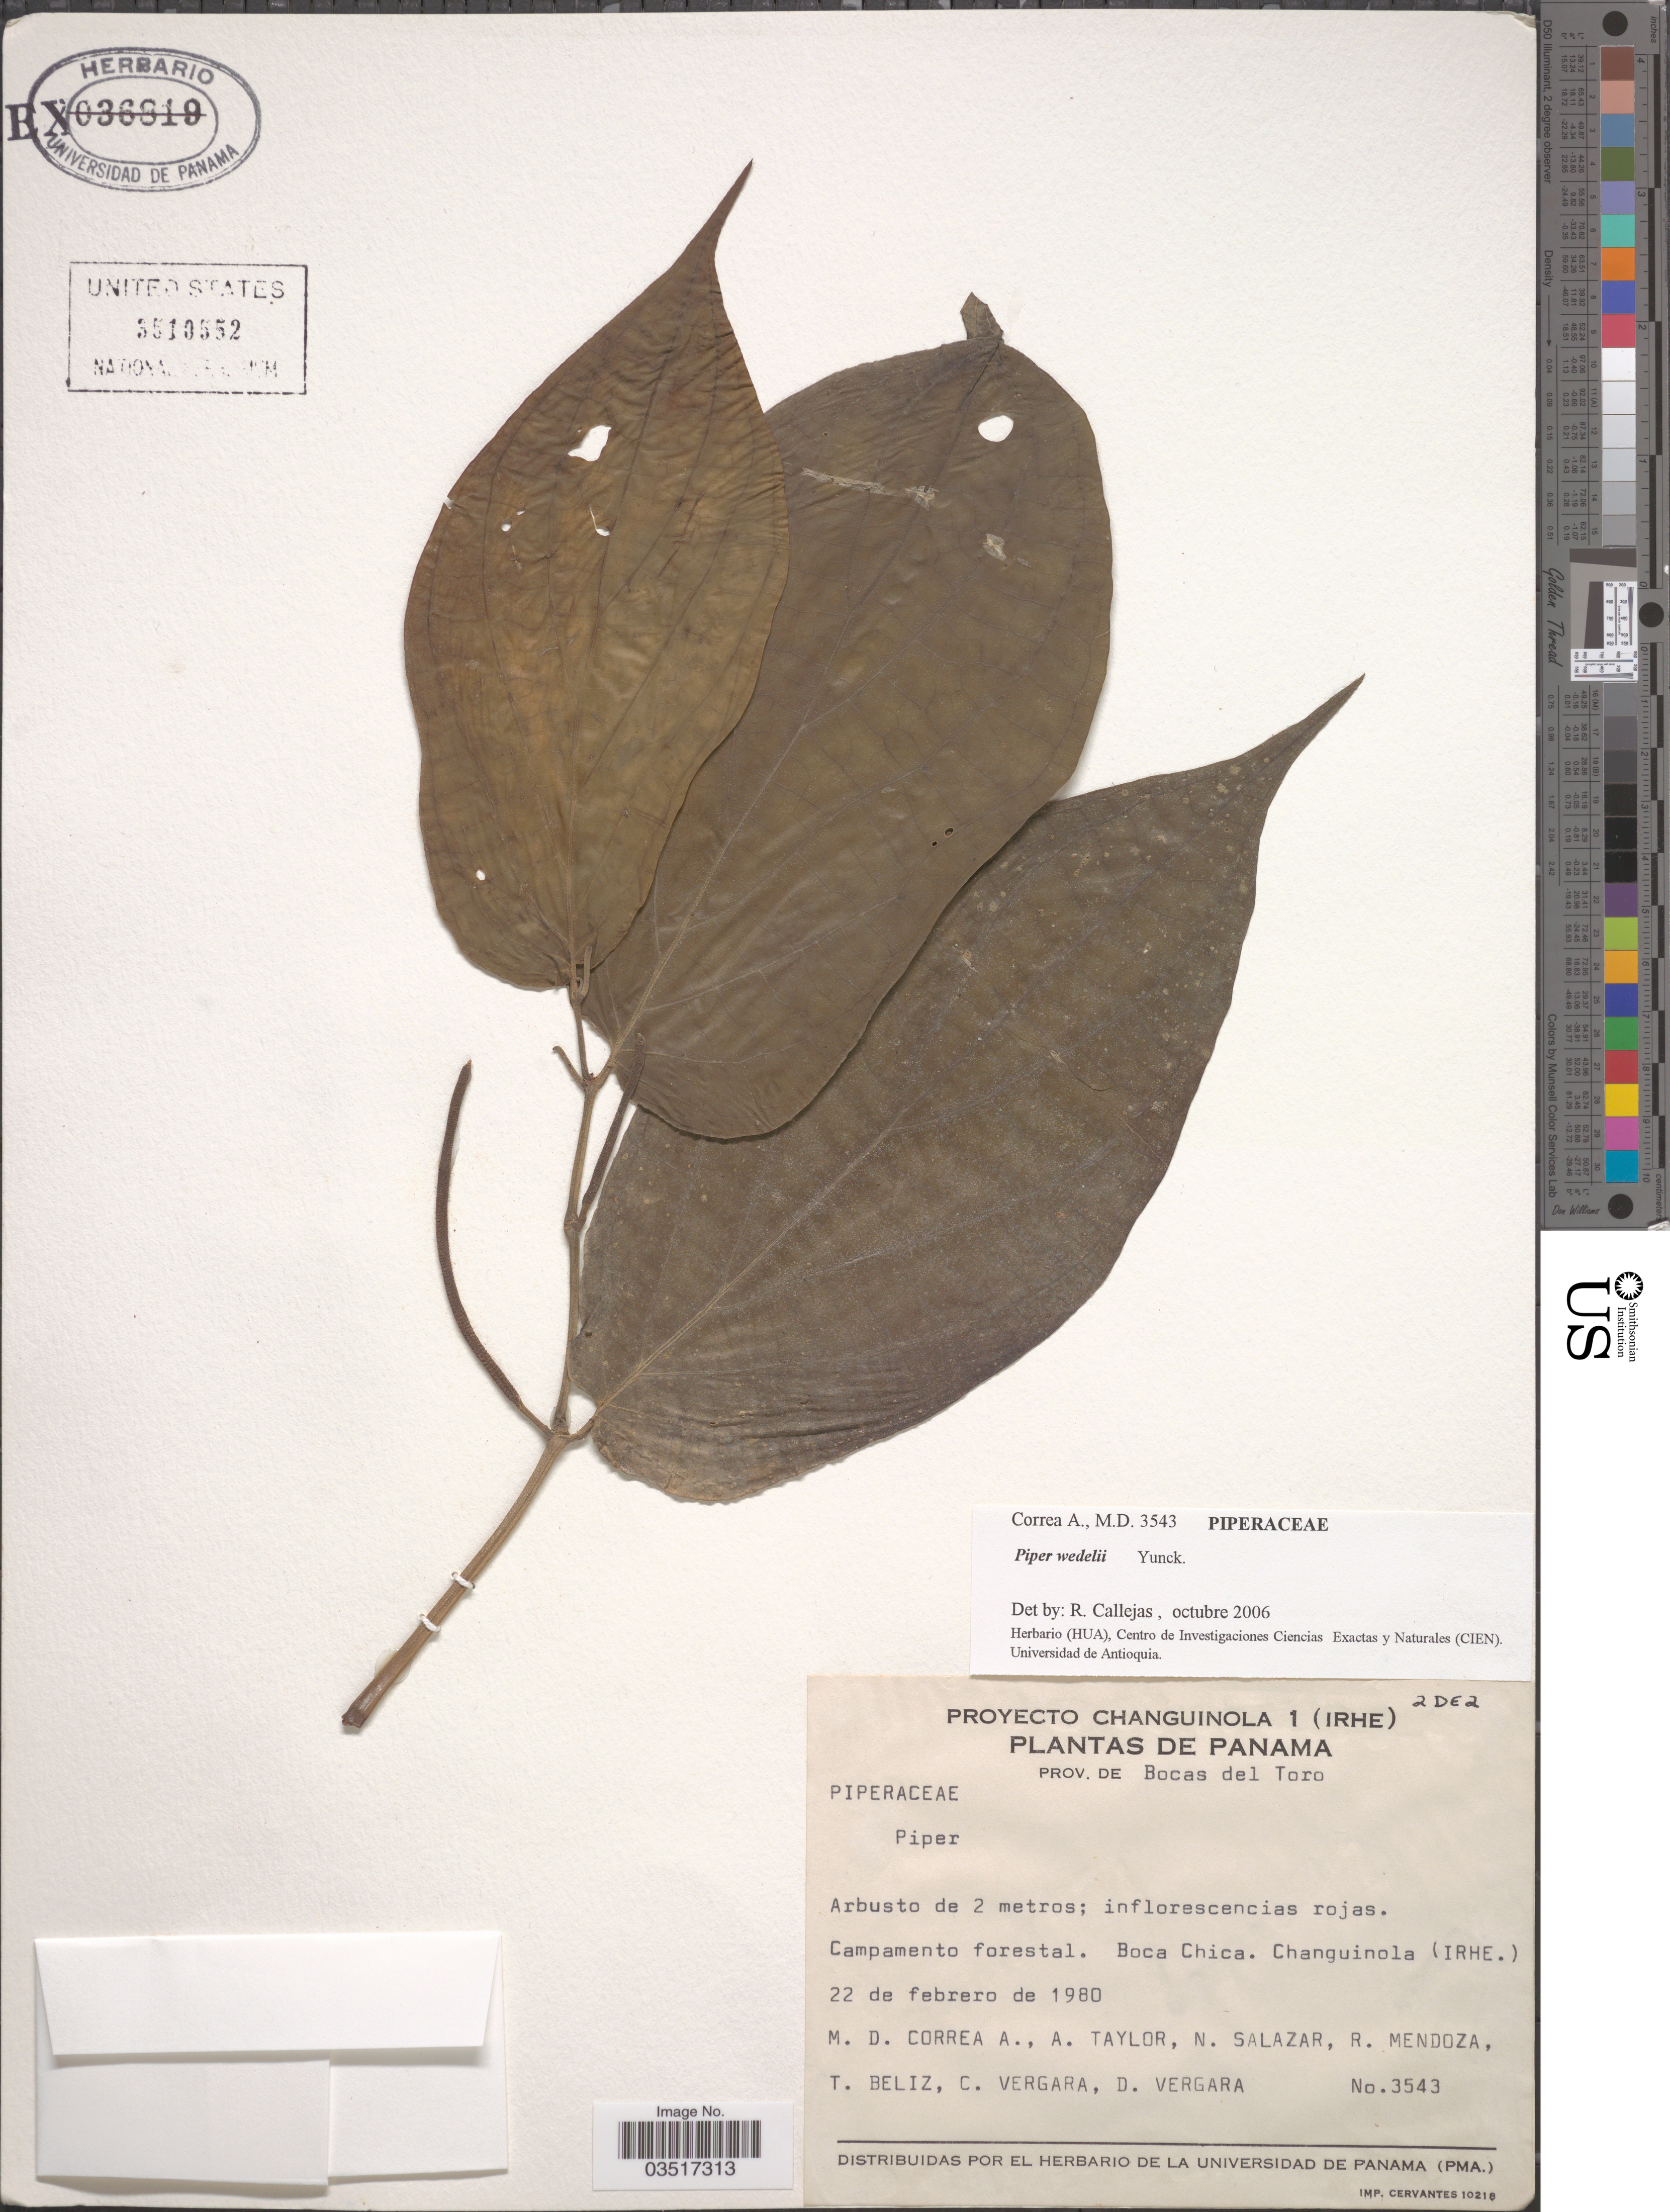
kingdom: Plantae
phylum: Tracheophyta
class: Magnoliopsida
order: Piperales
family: Piperaceae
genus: Piper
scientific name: Piper wedelii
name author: Yunck.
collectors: M. D. Corrêa-A., A. Taylor, N. Salazar, R. Mendoza & et al.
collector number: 3543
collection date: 1980-02-22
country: Panama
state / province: Bocas del Toro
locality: Boca Chica. Changuinola.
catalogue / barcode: US 3510552